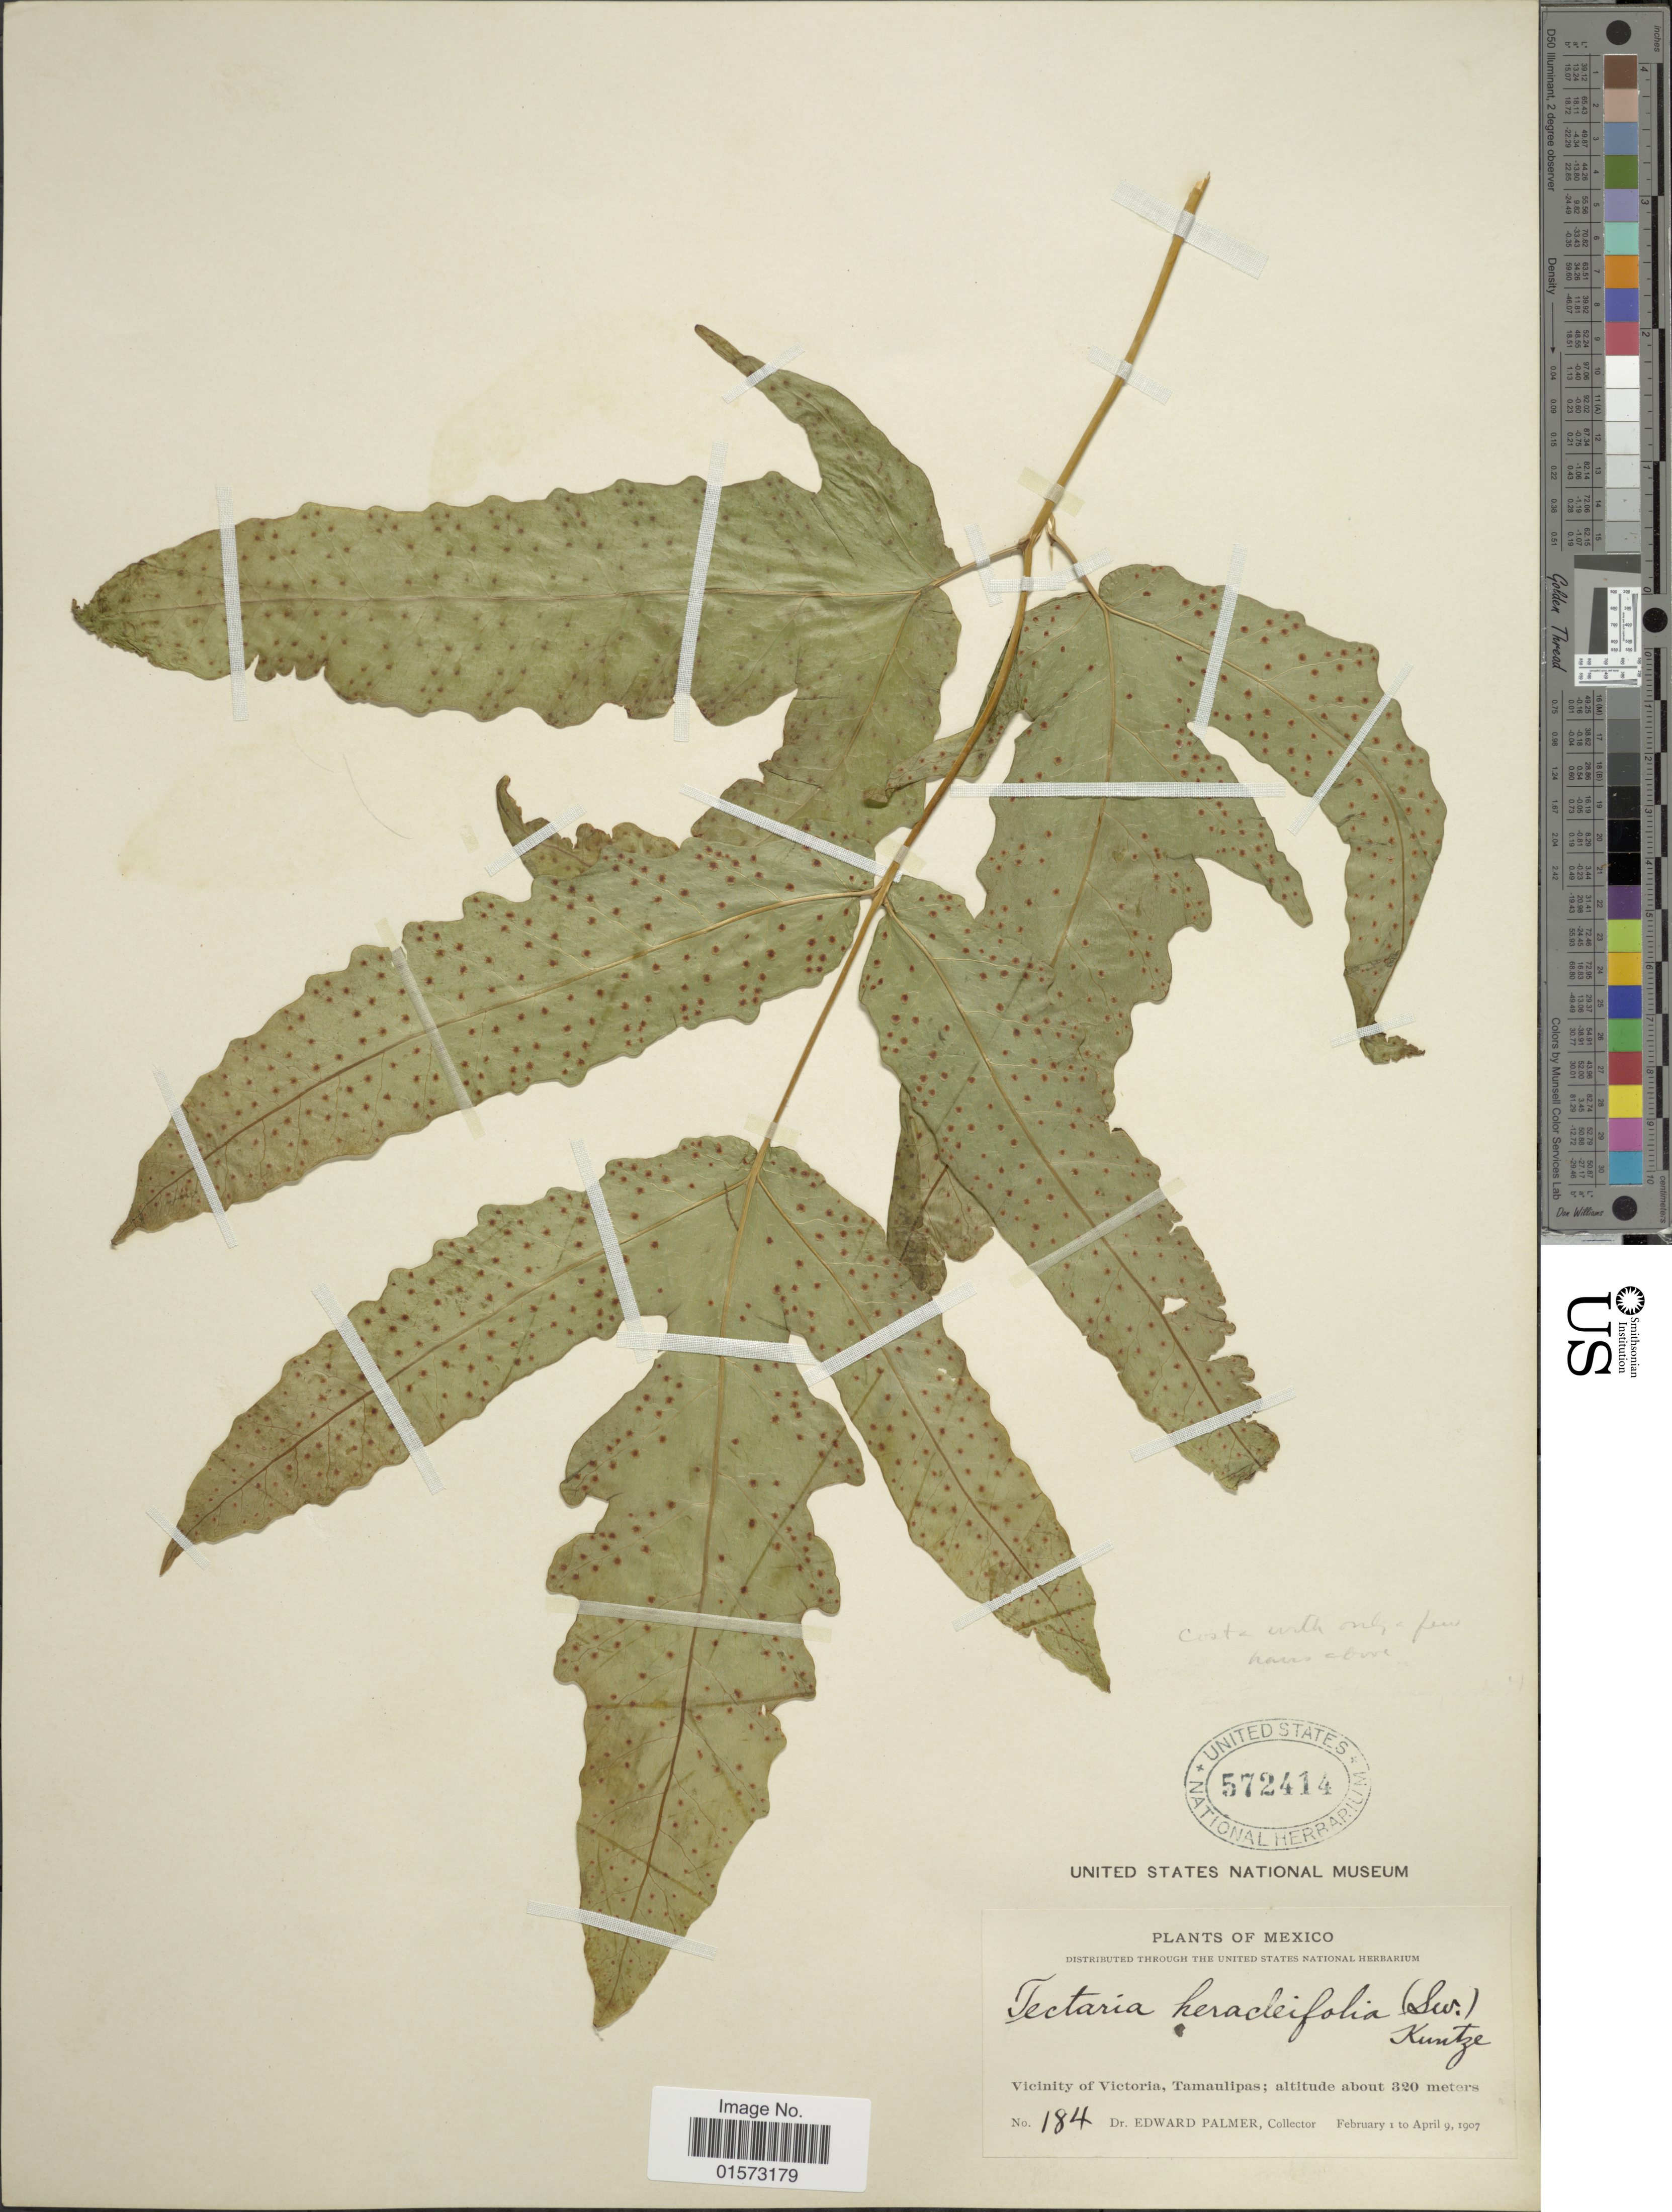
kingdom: Plantae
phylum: Tracheophyta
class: Polypodiopsida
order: Polypodiales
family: Tectariaceae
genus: Tectaria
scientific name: Tectaria heracleifolia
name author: (Willd.) Underw.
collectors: E. Palmer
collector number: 184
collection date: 1907-02-01/1907-04-09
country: Mexico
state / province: Tamaulipas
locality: Vicinity of Victoria, Tamaulipas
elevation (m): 320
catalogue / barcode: US 572414